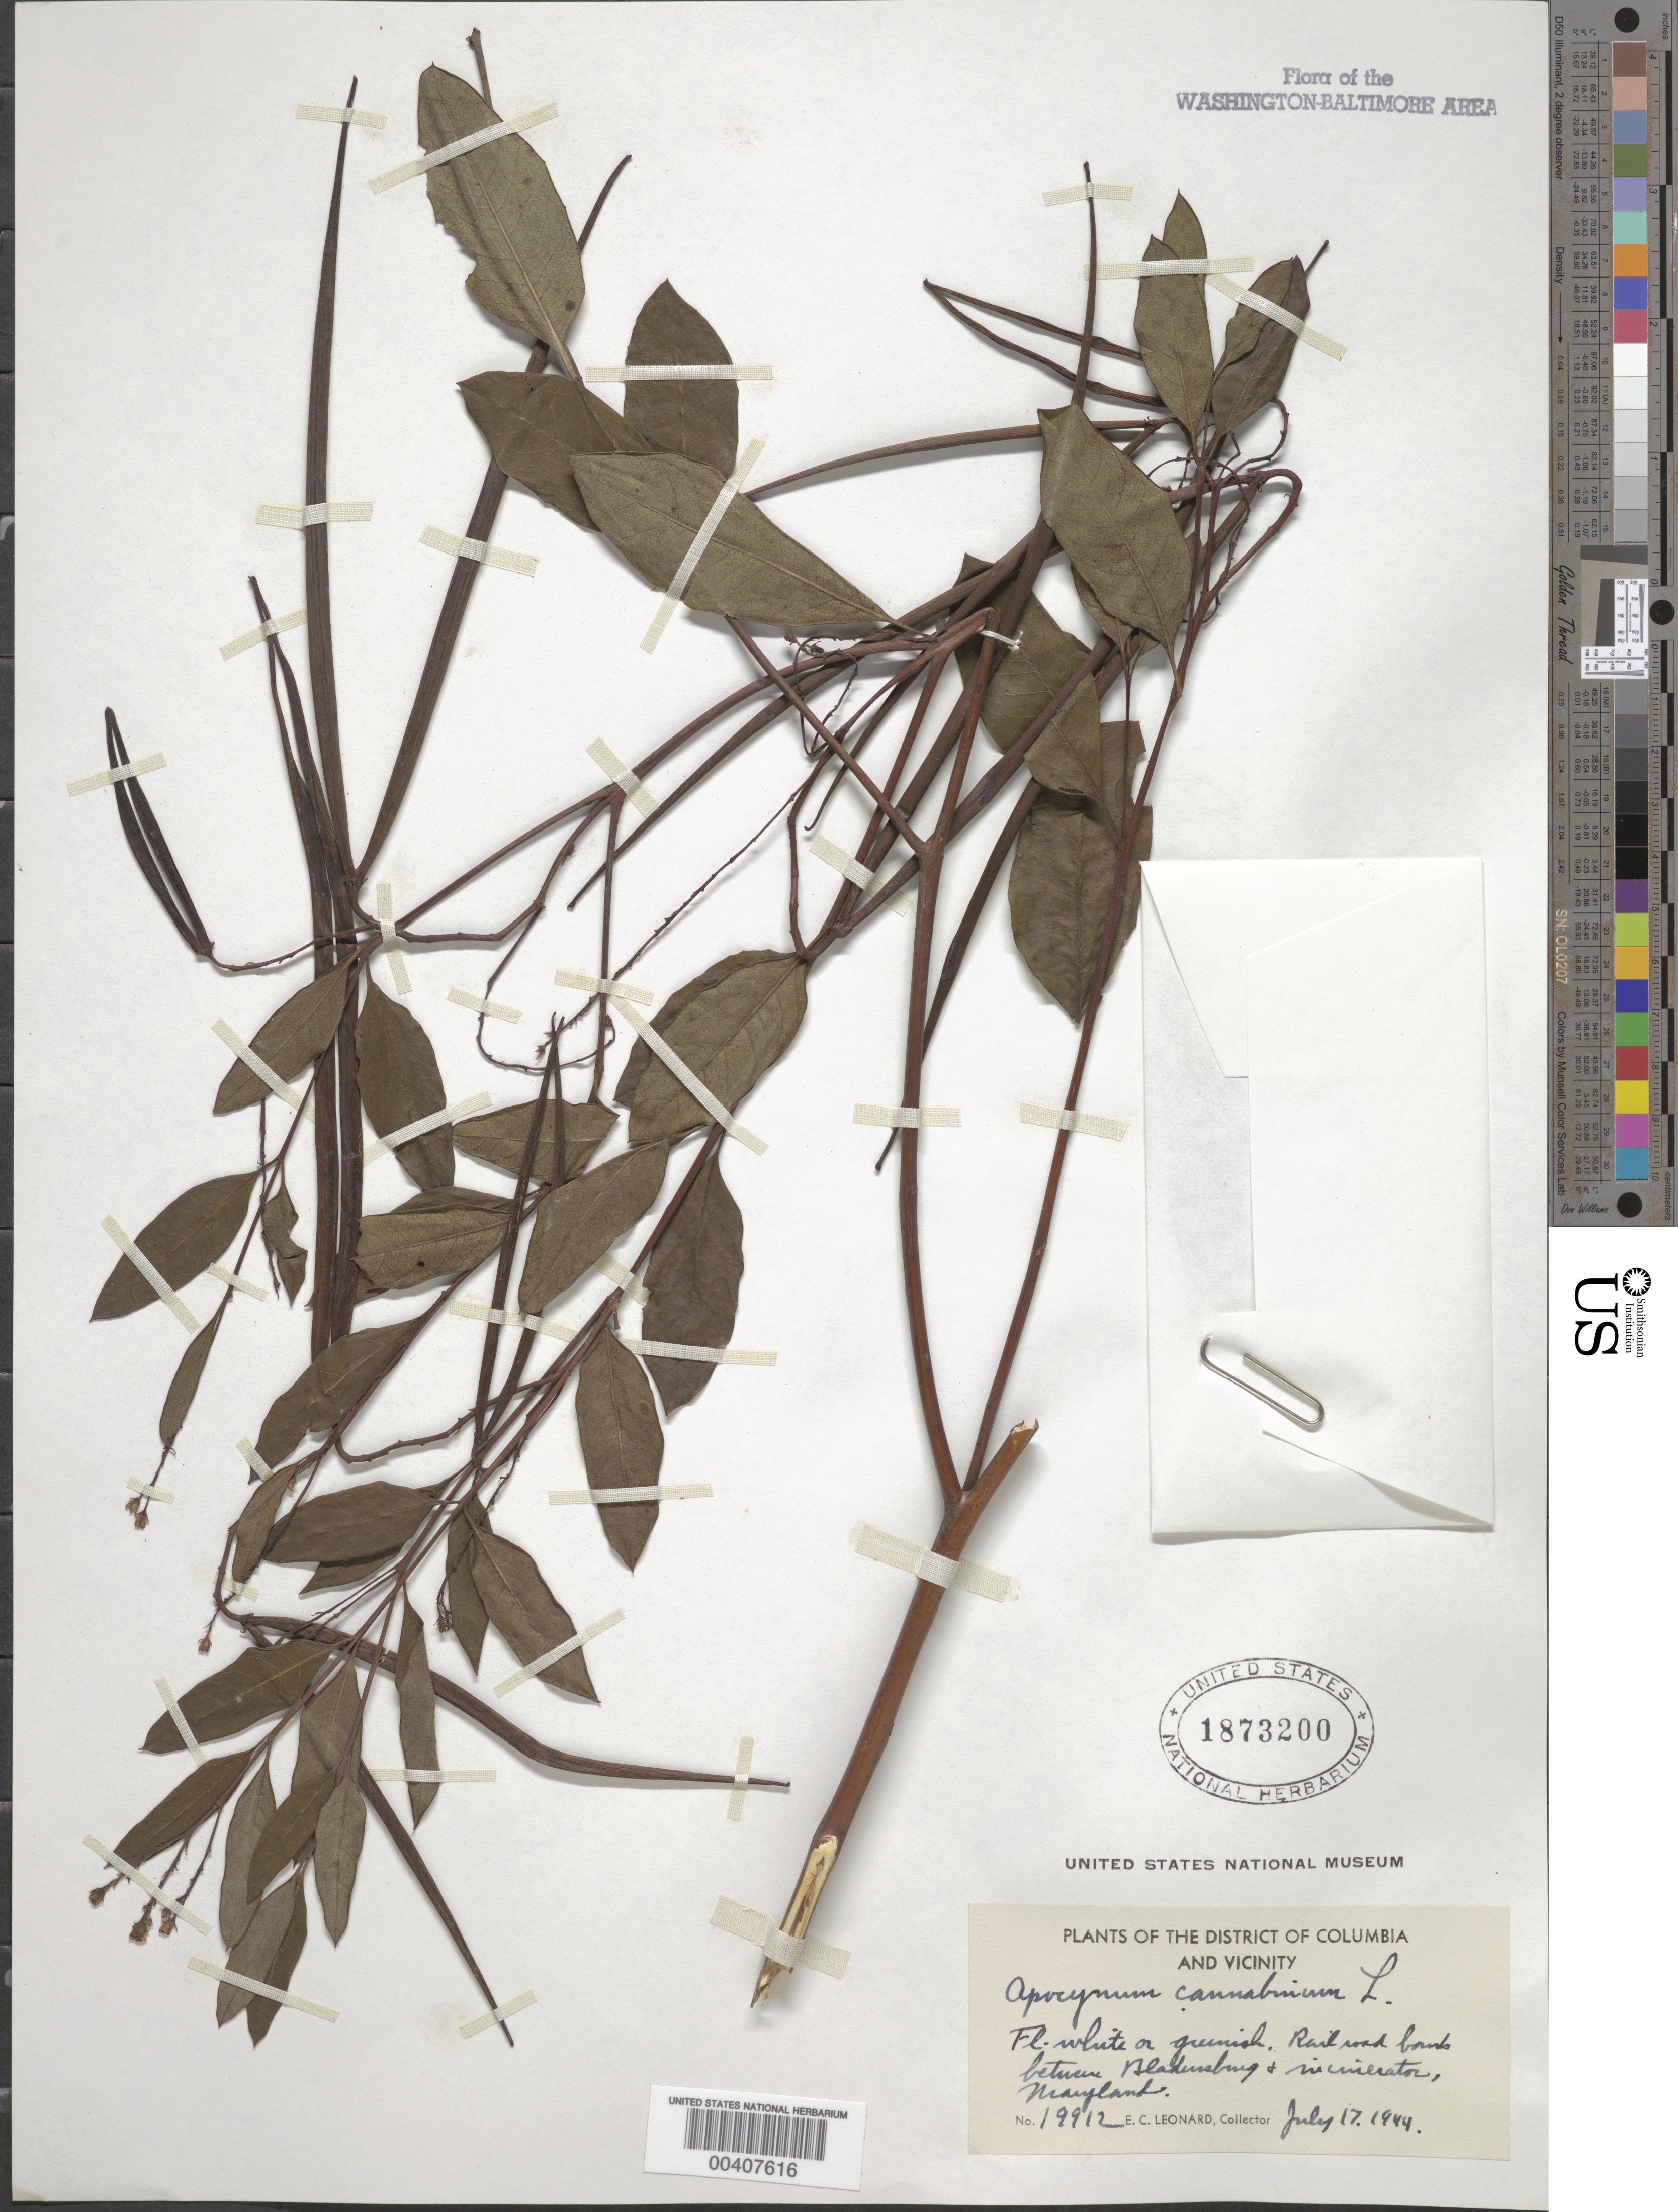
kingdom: Plantae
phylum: Tracheophyta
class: Magnoliopsida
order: Gentianales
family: Apocynaceae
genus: Apocynum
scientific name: Apocynum cannabinum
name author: L.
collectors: E. C. Leonard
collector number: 19912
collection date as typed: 17 Jul 1944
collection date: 1944-07-17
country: United States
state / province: Maryland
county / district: Prince George's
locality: between Bladensburg and Incinerator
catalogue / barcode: US 1873200